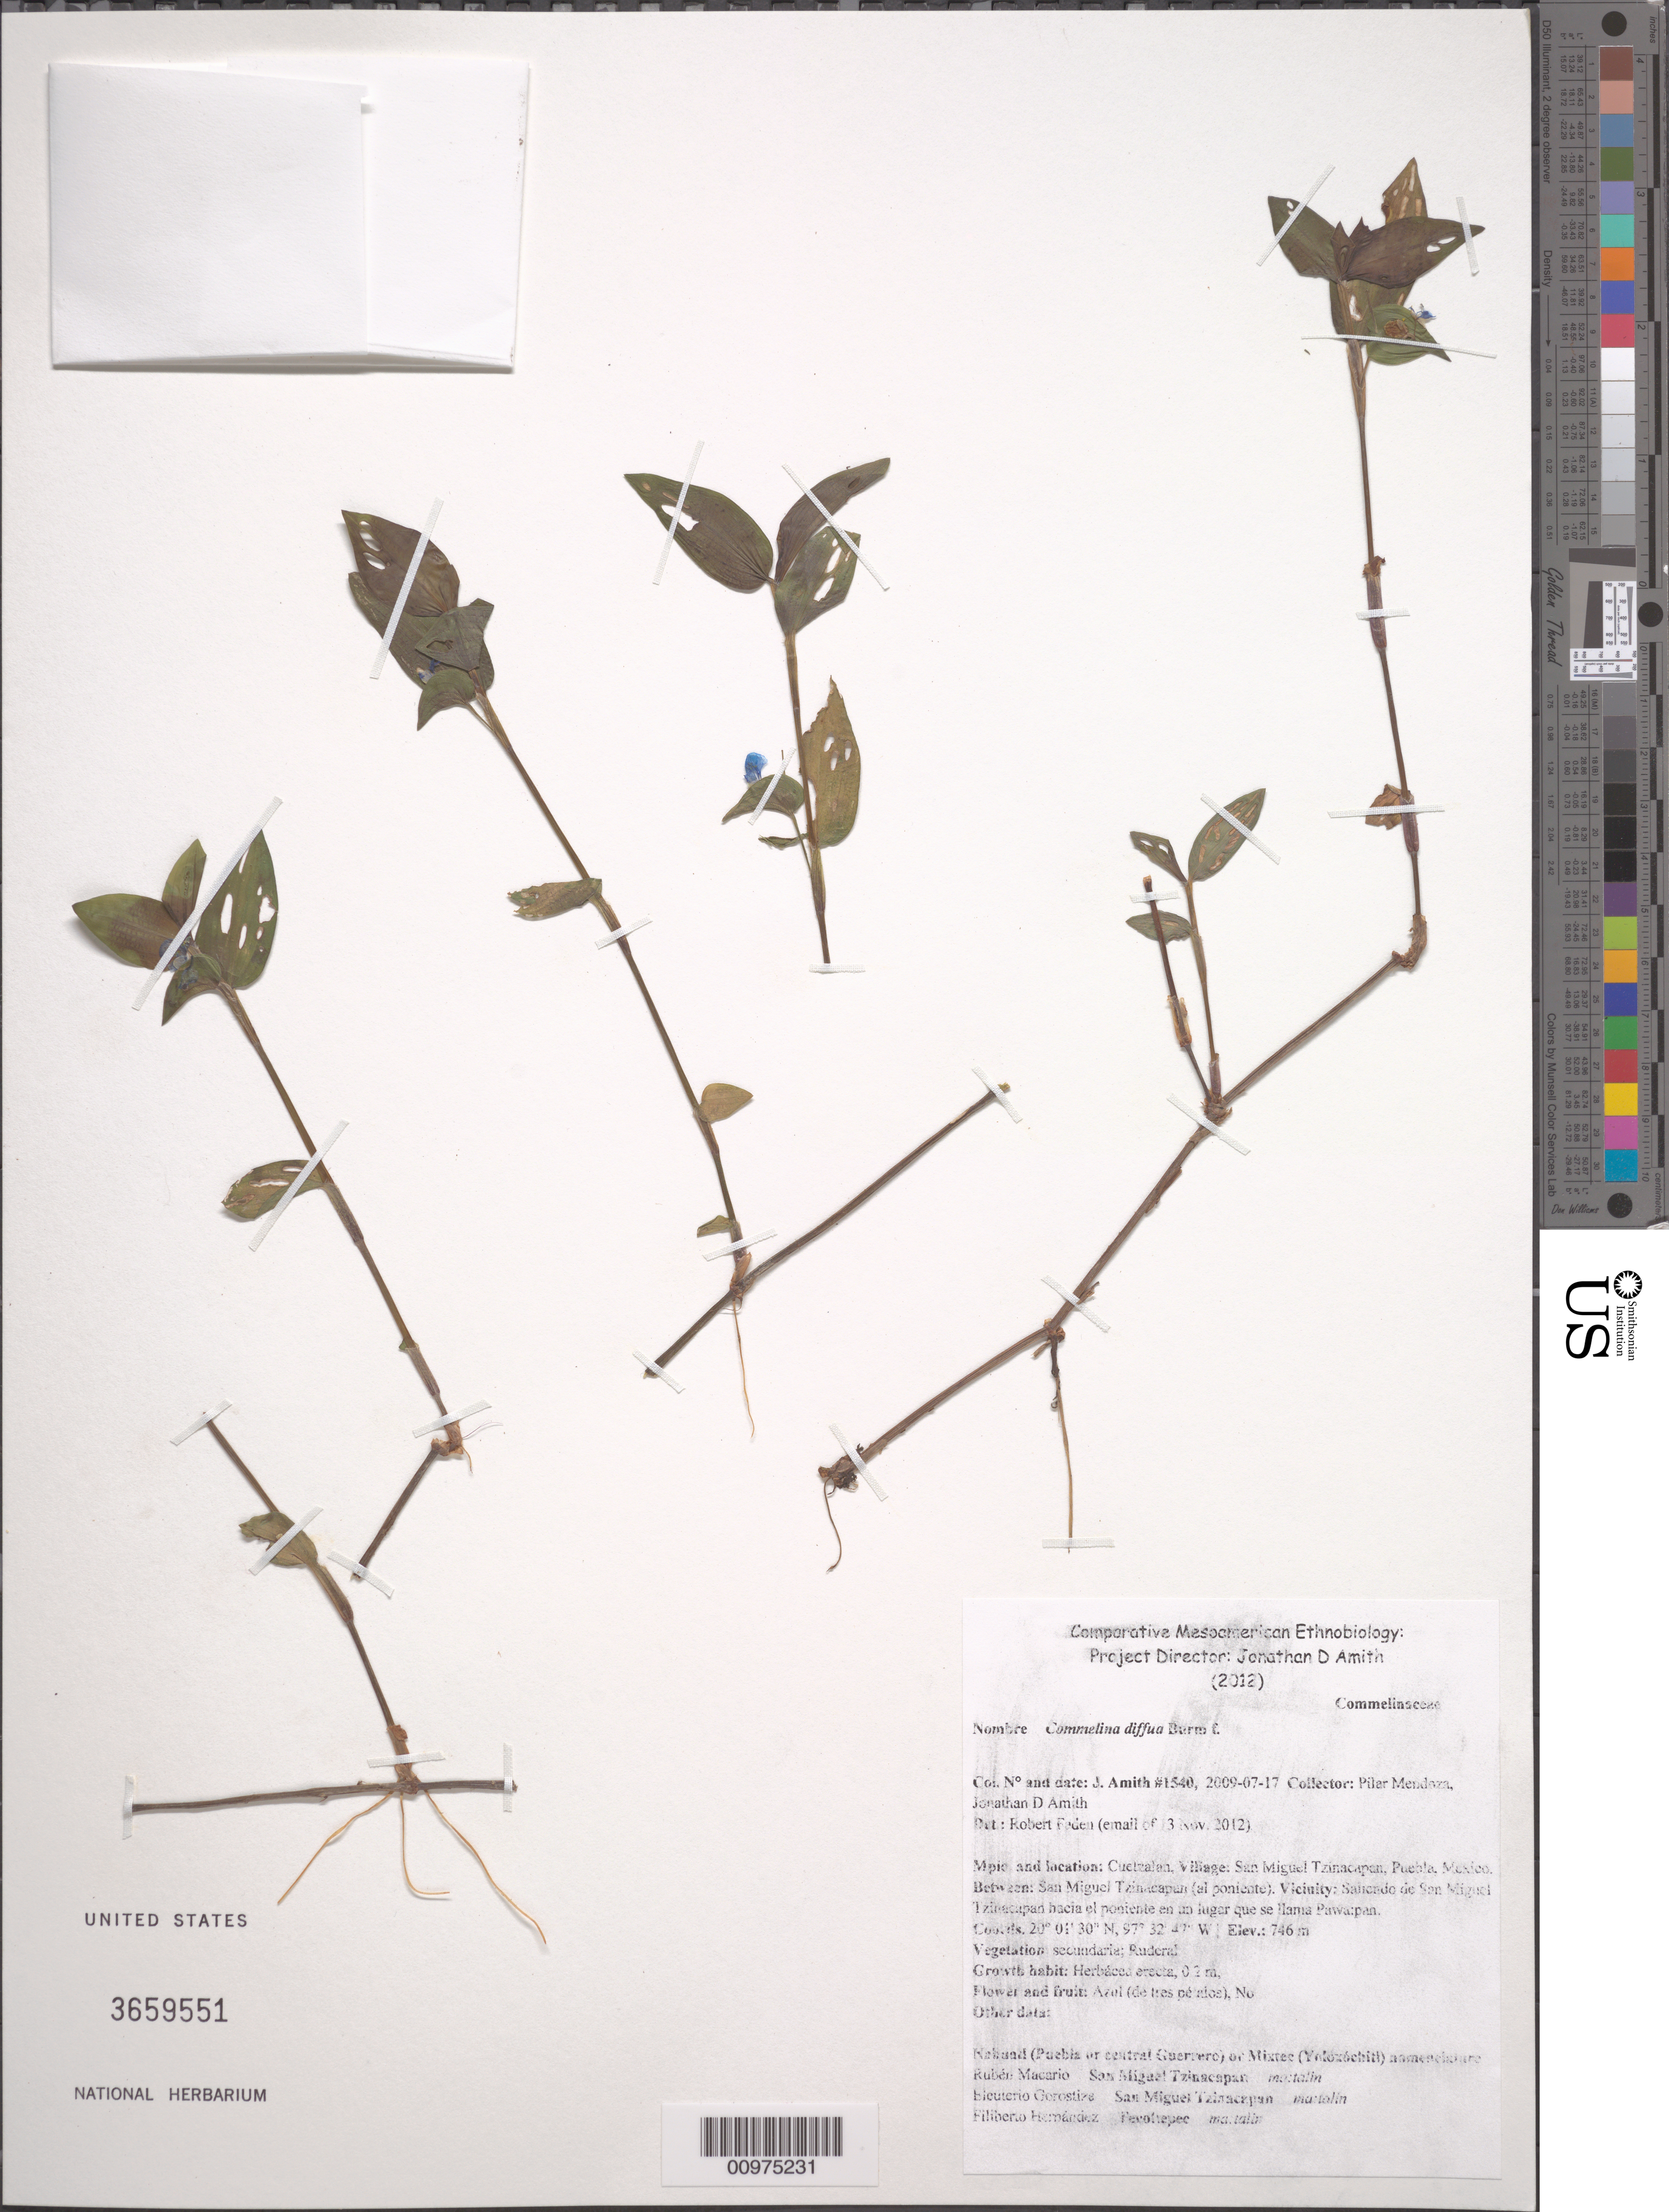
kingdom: Plantae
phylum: Tracheophyta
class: Liliopsida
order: Commelinales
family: Commelinaceae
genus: Commelina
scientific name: Commelina diffusa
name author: Burm. f.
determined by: Faden, Robert B., (US), Smithsonian Institution - National Museum of Natural History (UNITED STATES)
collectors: J. D. Amith & P. Mendoza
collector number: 1540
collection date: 2009-07-17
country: Mexico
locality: Cuetzalan, Village:San Miguel Tzinacapan, Puebla, Mexico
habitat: secundaria; Ruderal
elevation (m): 746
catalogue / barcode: US 3659551